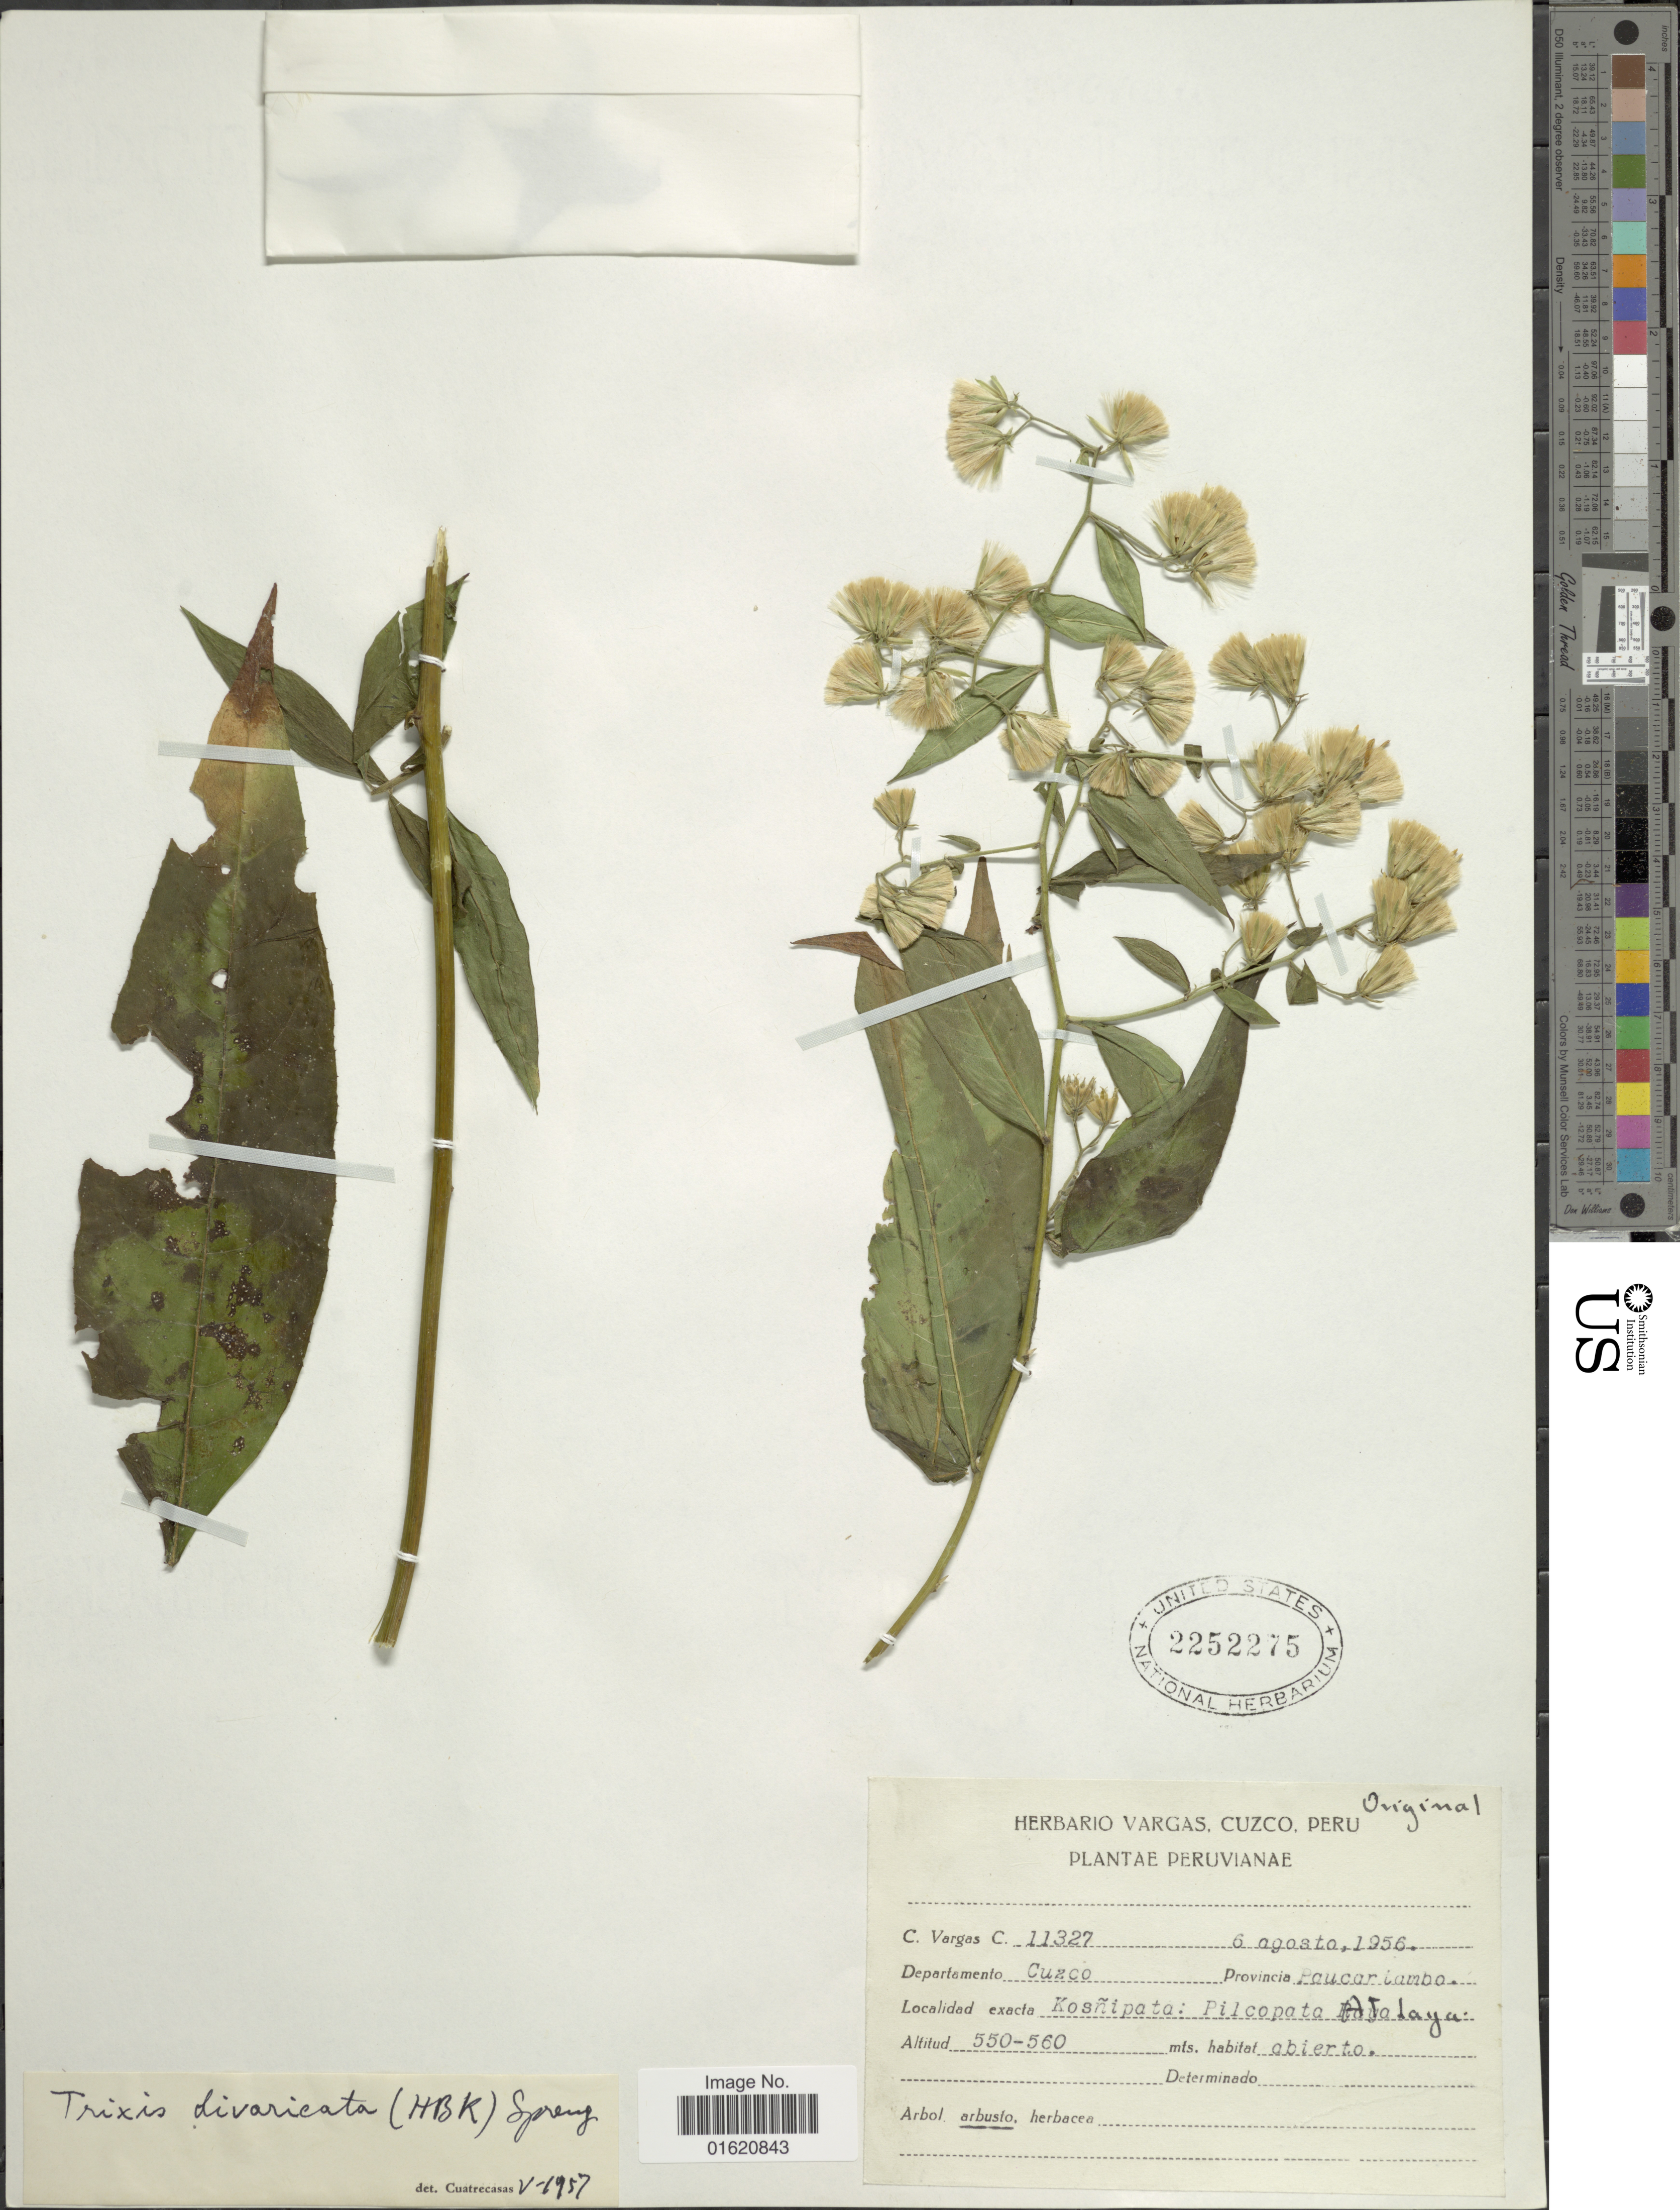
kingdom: Plantae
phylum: Tracheophyta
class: Magnoliopsida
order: Asterales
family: Asteraceae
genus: Trixis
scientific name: Trixis antimenorrhoea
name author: (Schrank) Mart. ex Kuntze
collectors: C. Vargas Calderón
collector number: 11327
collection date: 1956-08-06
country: Peru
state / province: Cusco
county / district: Paucartambo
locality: Kosñipata; Pilcopata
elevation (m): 550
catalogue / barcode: US 2252275